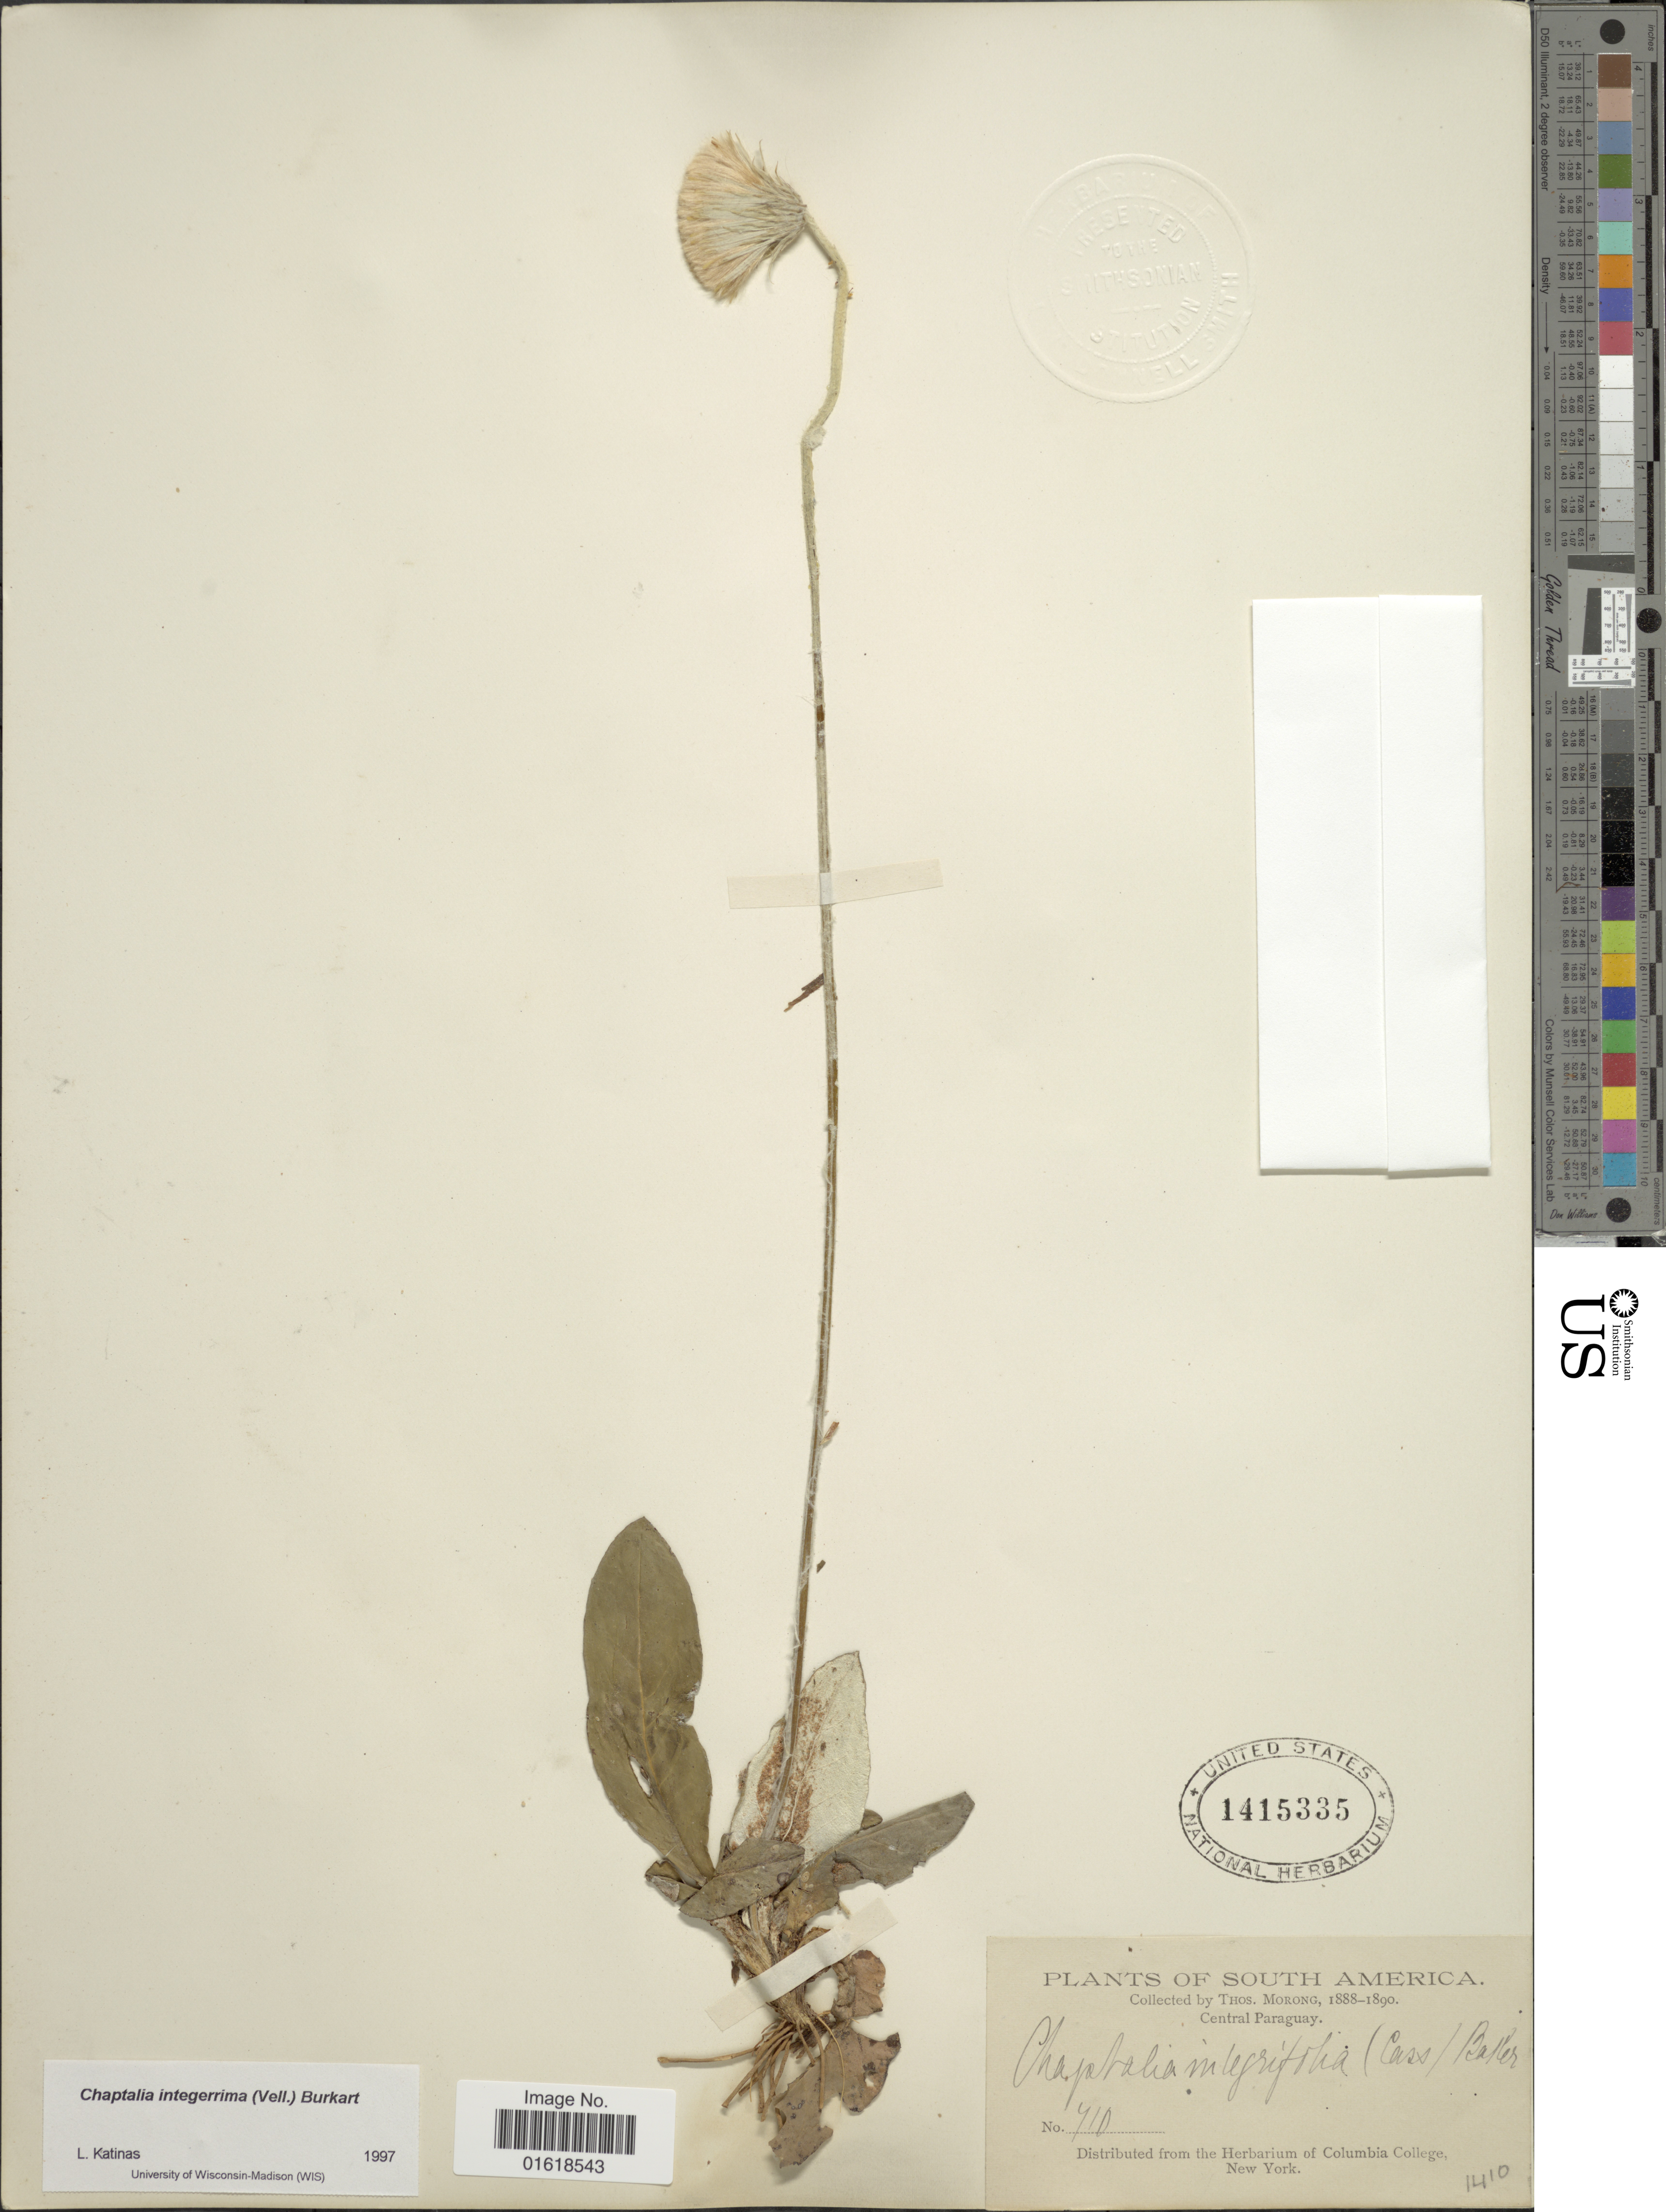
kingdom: Plantae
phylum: Tracheophyta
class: Magnoliopsida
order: Asterales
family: Asteraceae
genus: Chaptalia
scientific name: Chaptalia integerrima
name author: (Vell.) Burkart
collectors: T. Morong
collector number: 710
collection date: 1888/1890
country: Paraguay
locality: Central Paraguay.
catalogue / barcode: US 1415335